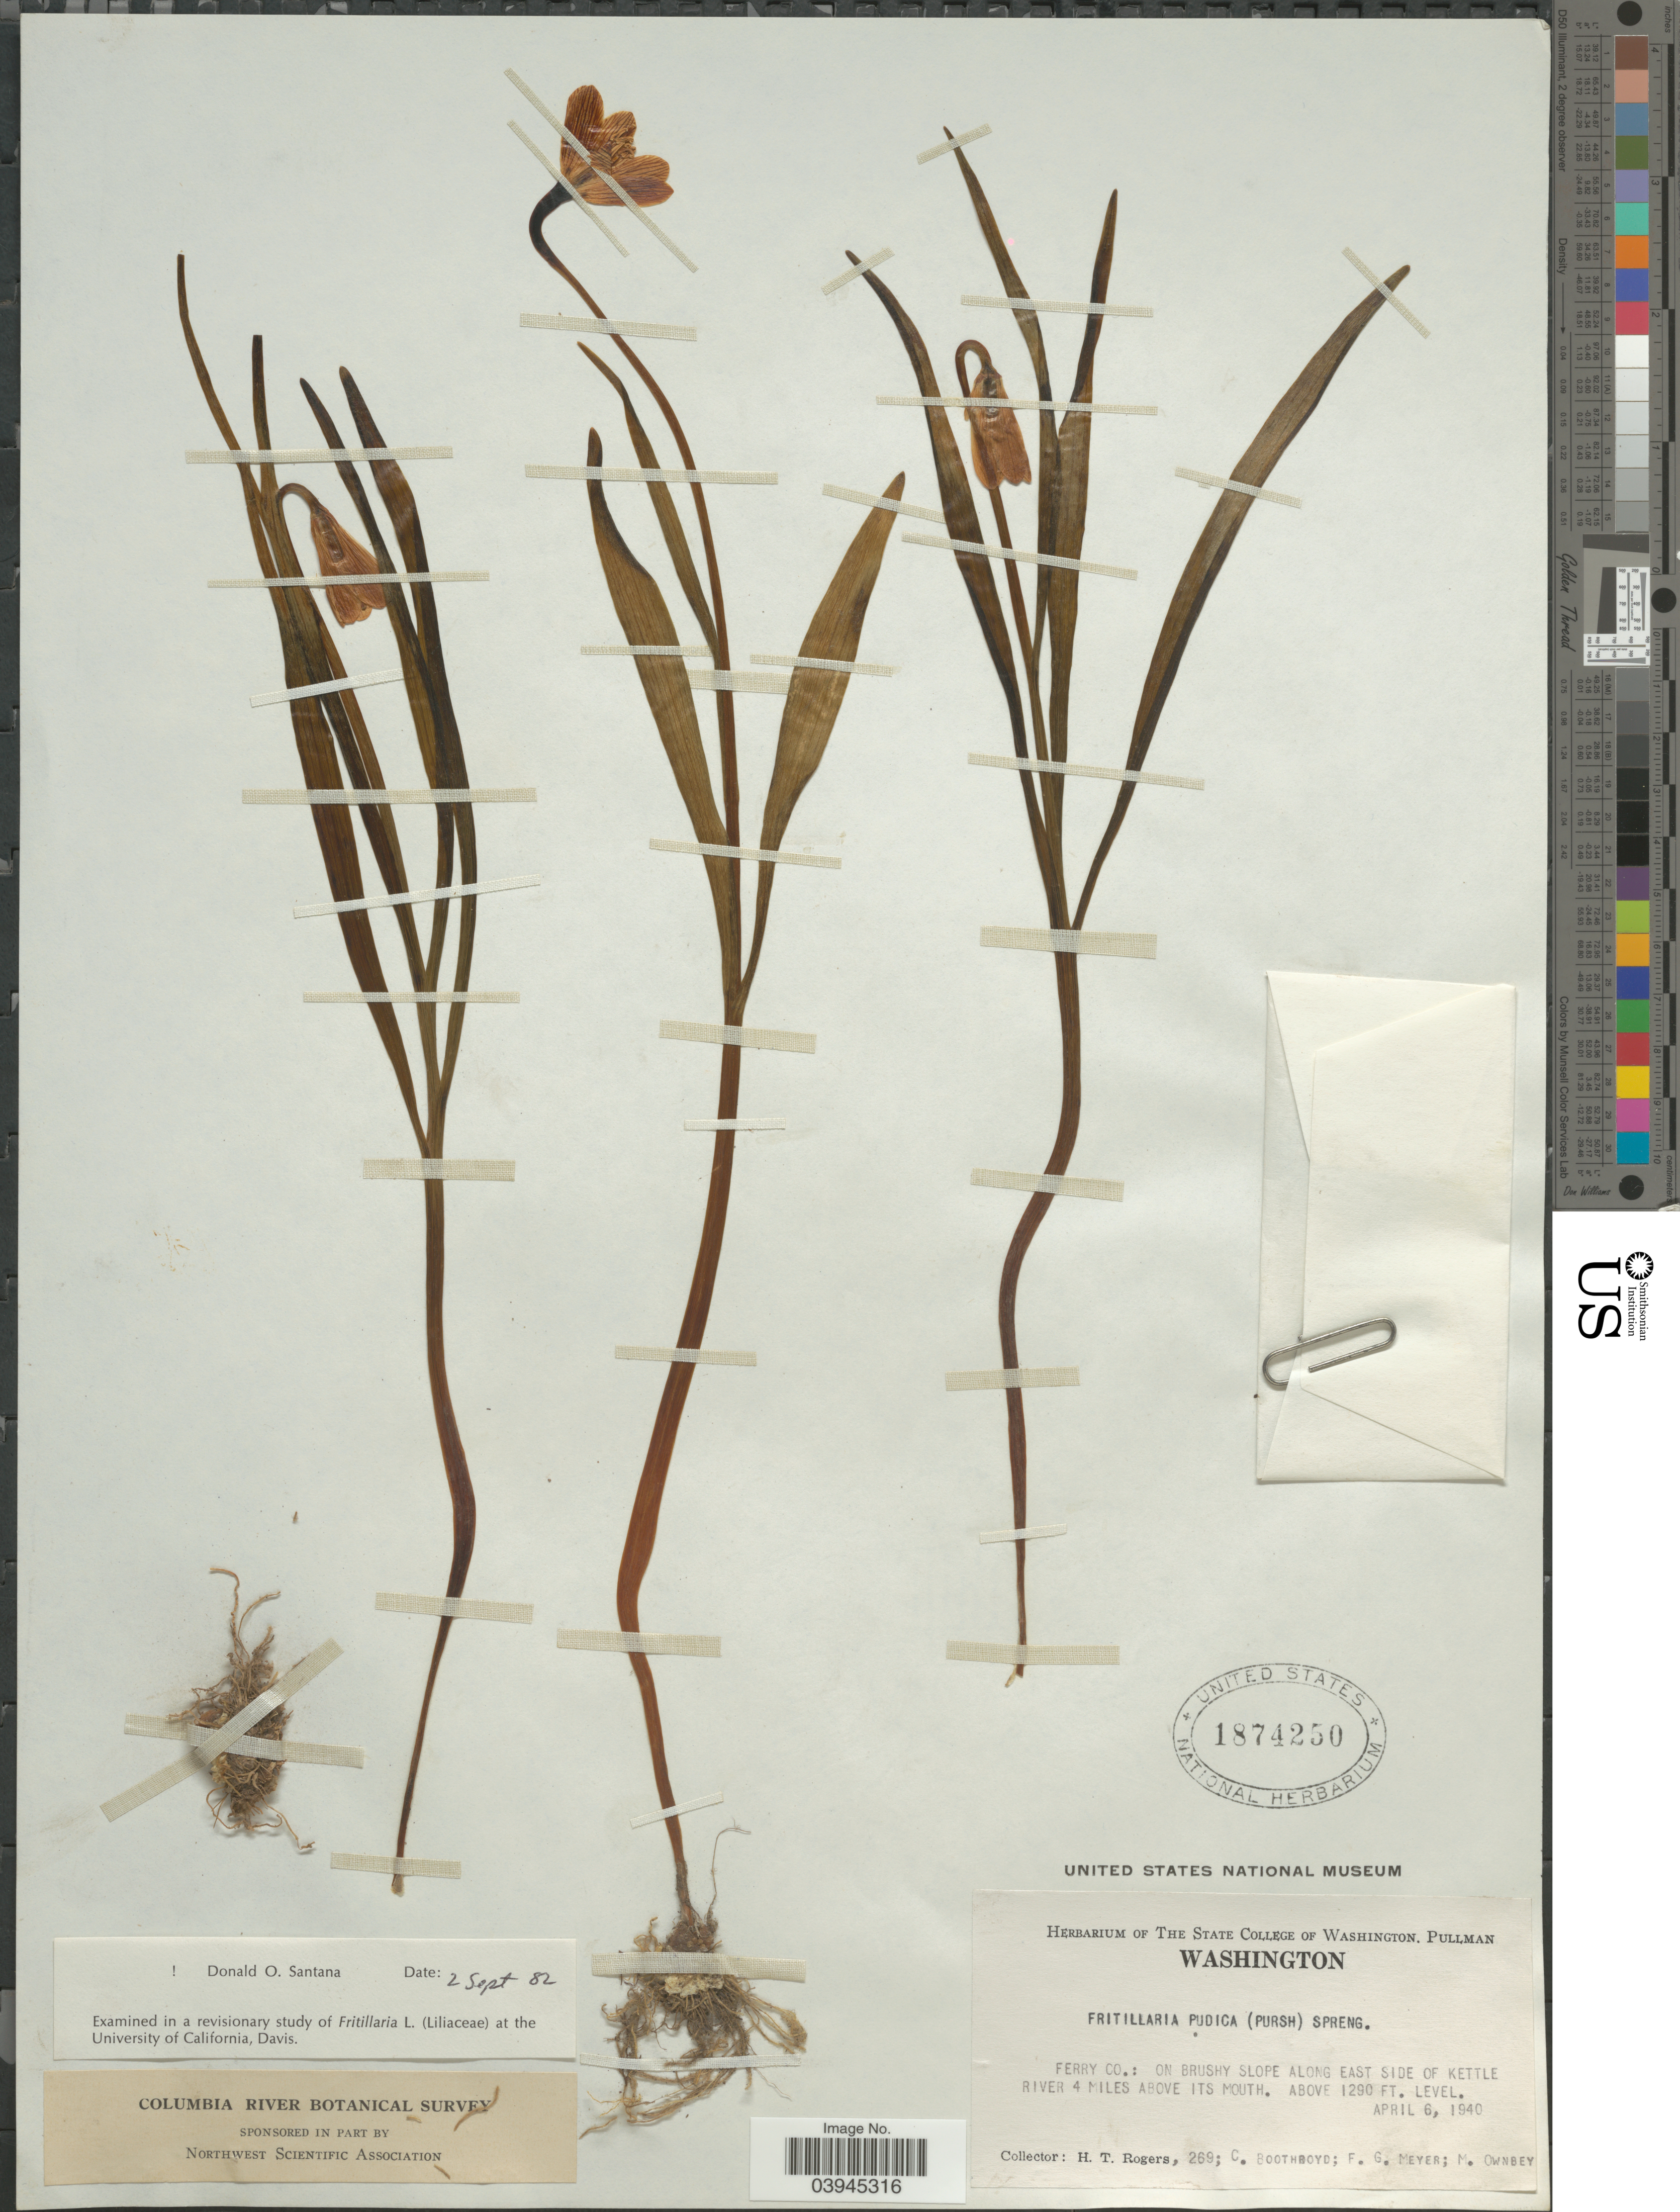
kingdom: Plantae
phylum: Tracheophyta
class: Liliopsida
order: Liliales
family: Liliaceae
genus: Fritillaria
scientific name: Fritillaria pudica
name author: (Pursh) Spreng.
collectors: H. Rogers, C. Boothboyd, F. G. Meyer & M. Ownbey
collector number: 269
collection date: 1940-04-06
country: United States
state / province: Washington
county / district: Ferry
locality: Ferry Co.: along East side of Kettle River 4 miles above its mouth.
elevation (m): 393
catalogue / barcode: US 1874250